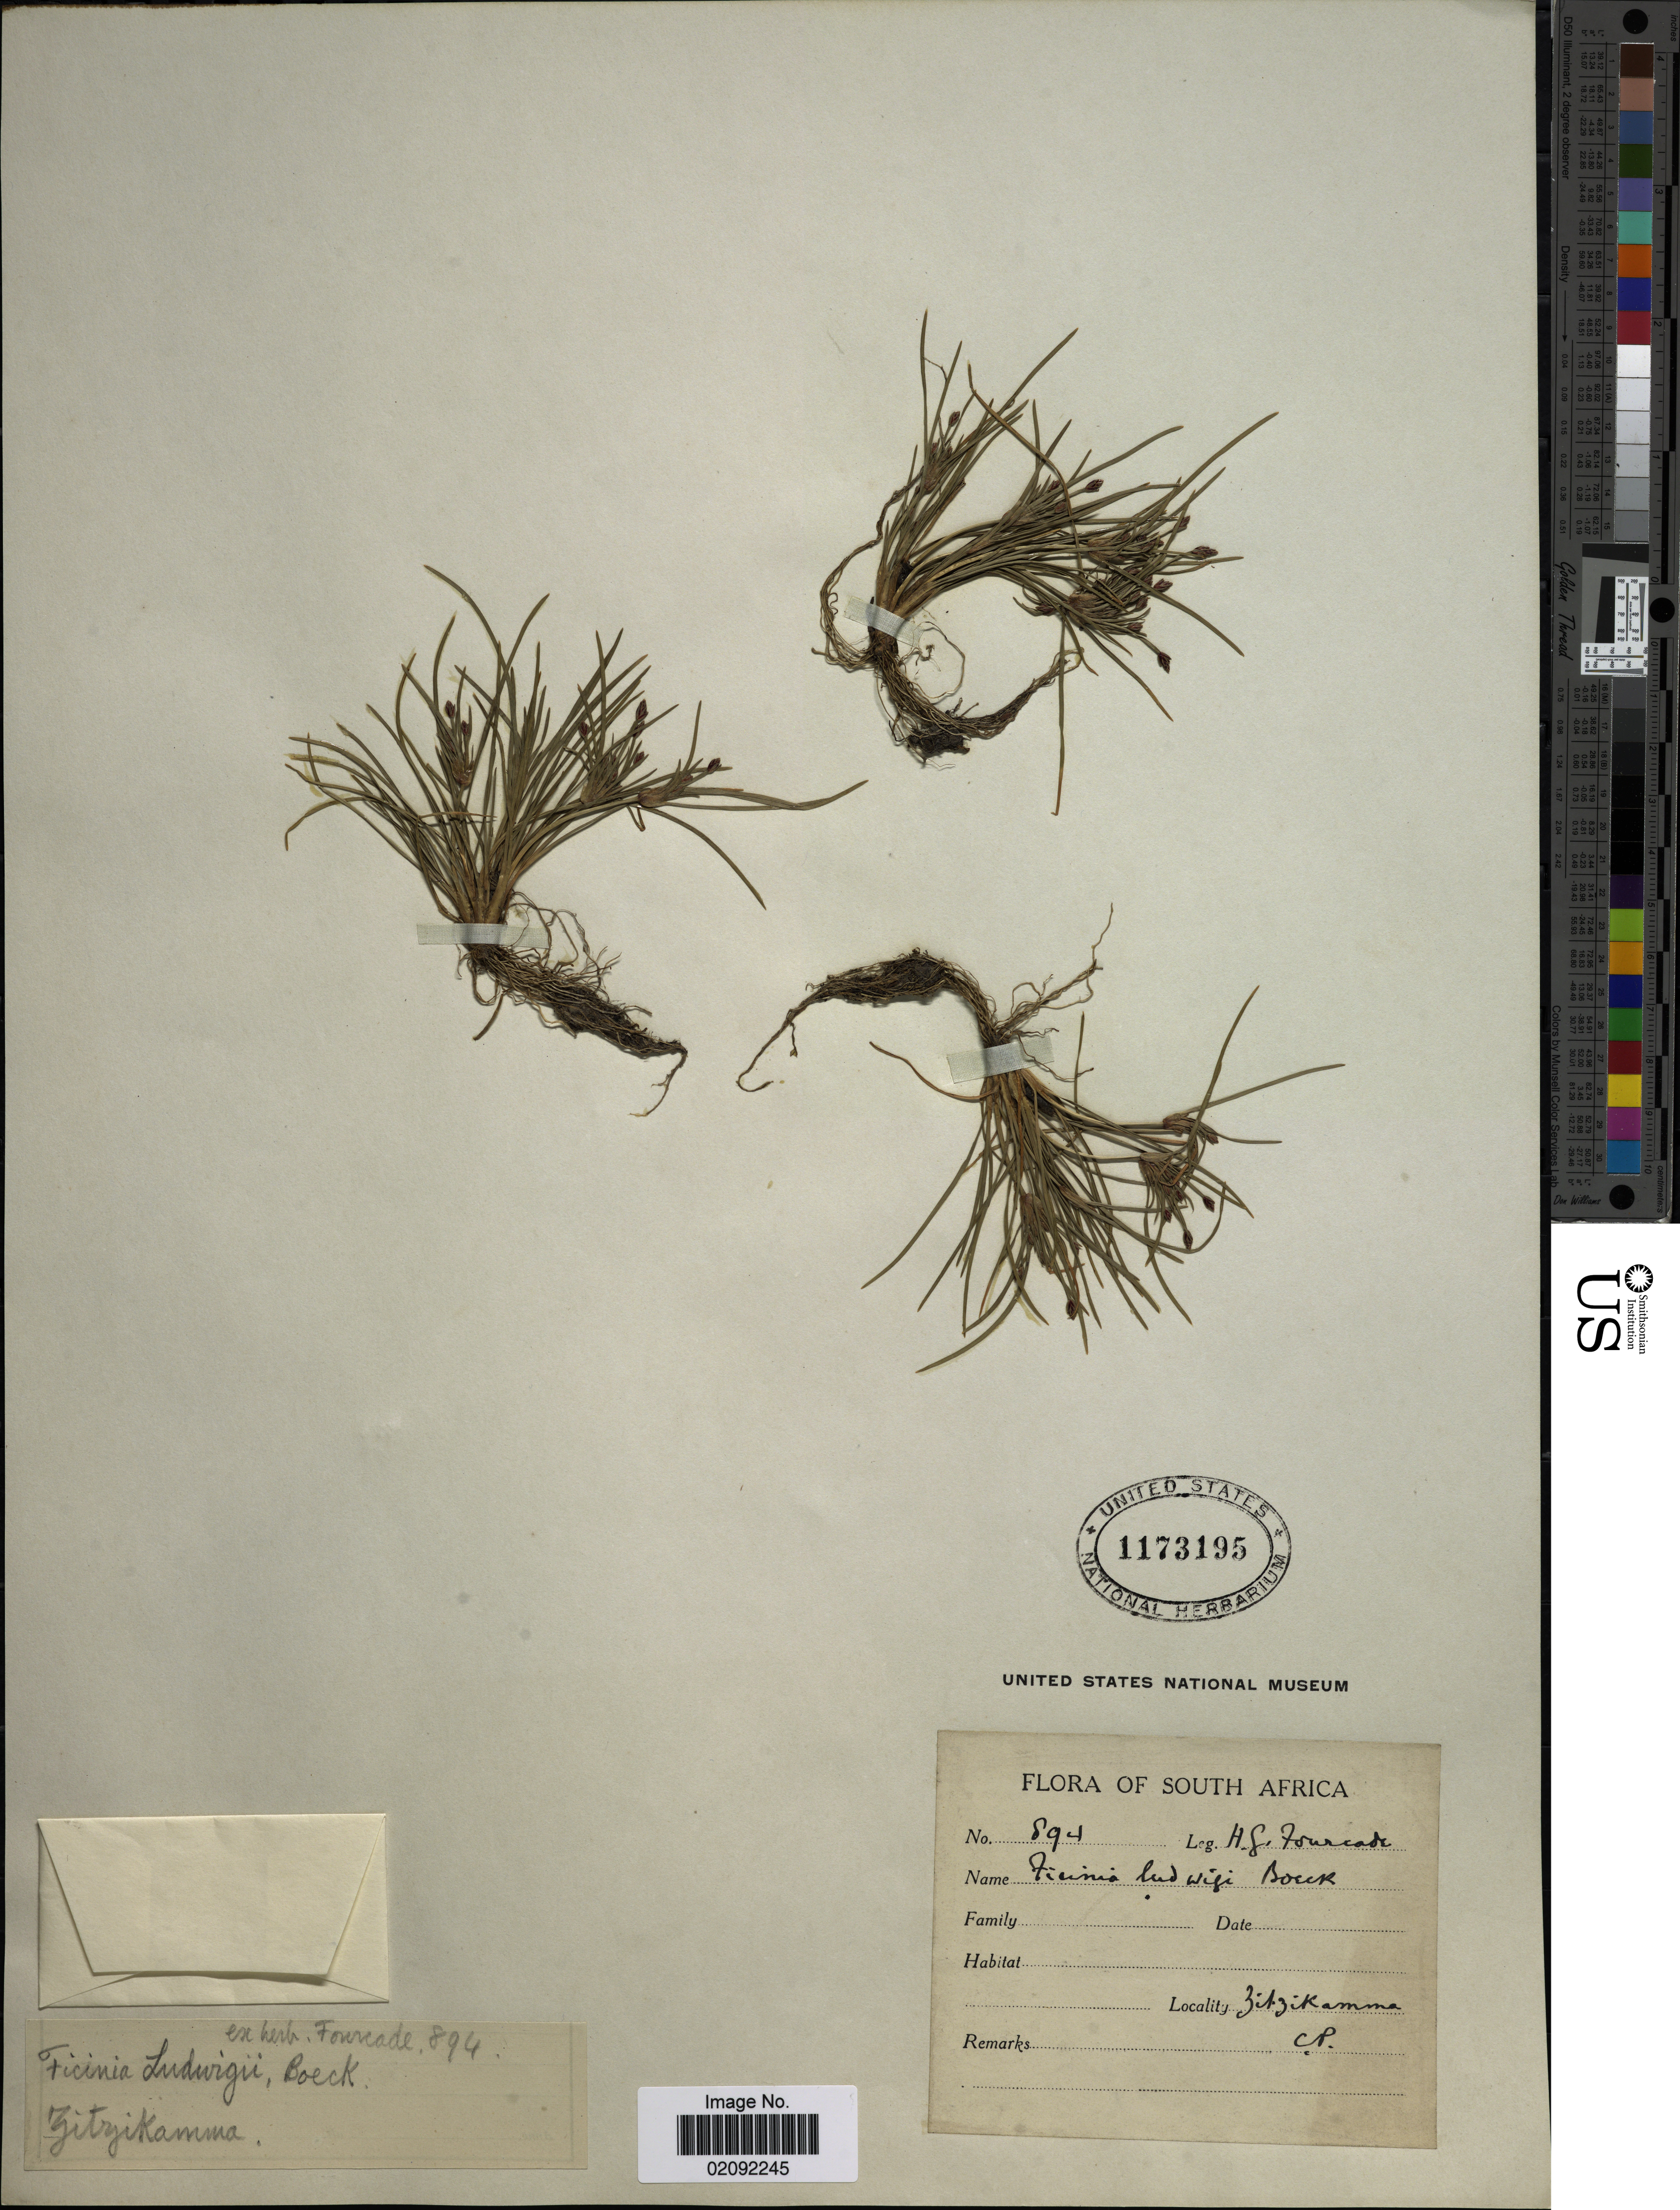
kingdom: Plantae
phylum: Tracheophyta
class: Liliopsida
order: Poales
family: Cyperaceae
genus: Ficinia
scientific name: Ficinia ludwigii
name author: Boeckeler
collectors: H. G. Fourcade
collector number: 894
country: South Africa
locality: Zitzikamma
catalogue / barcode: US 1173195